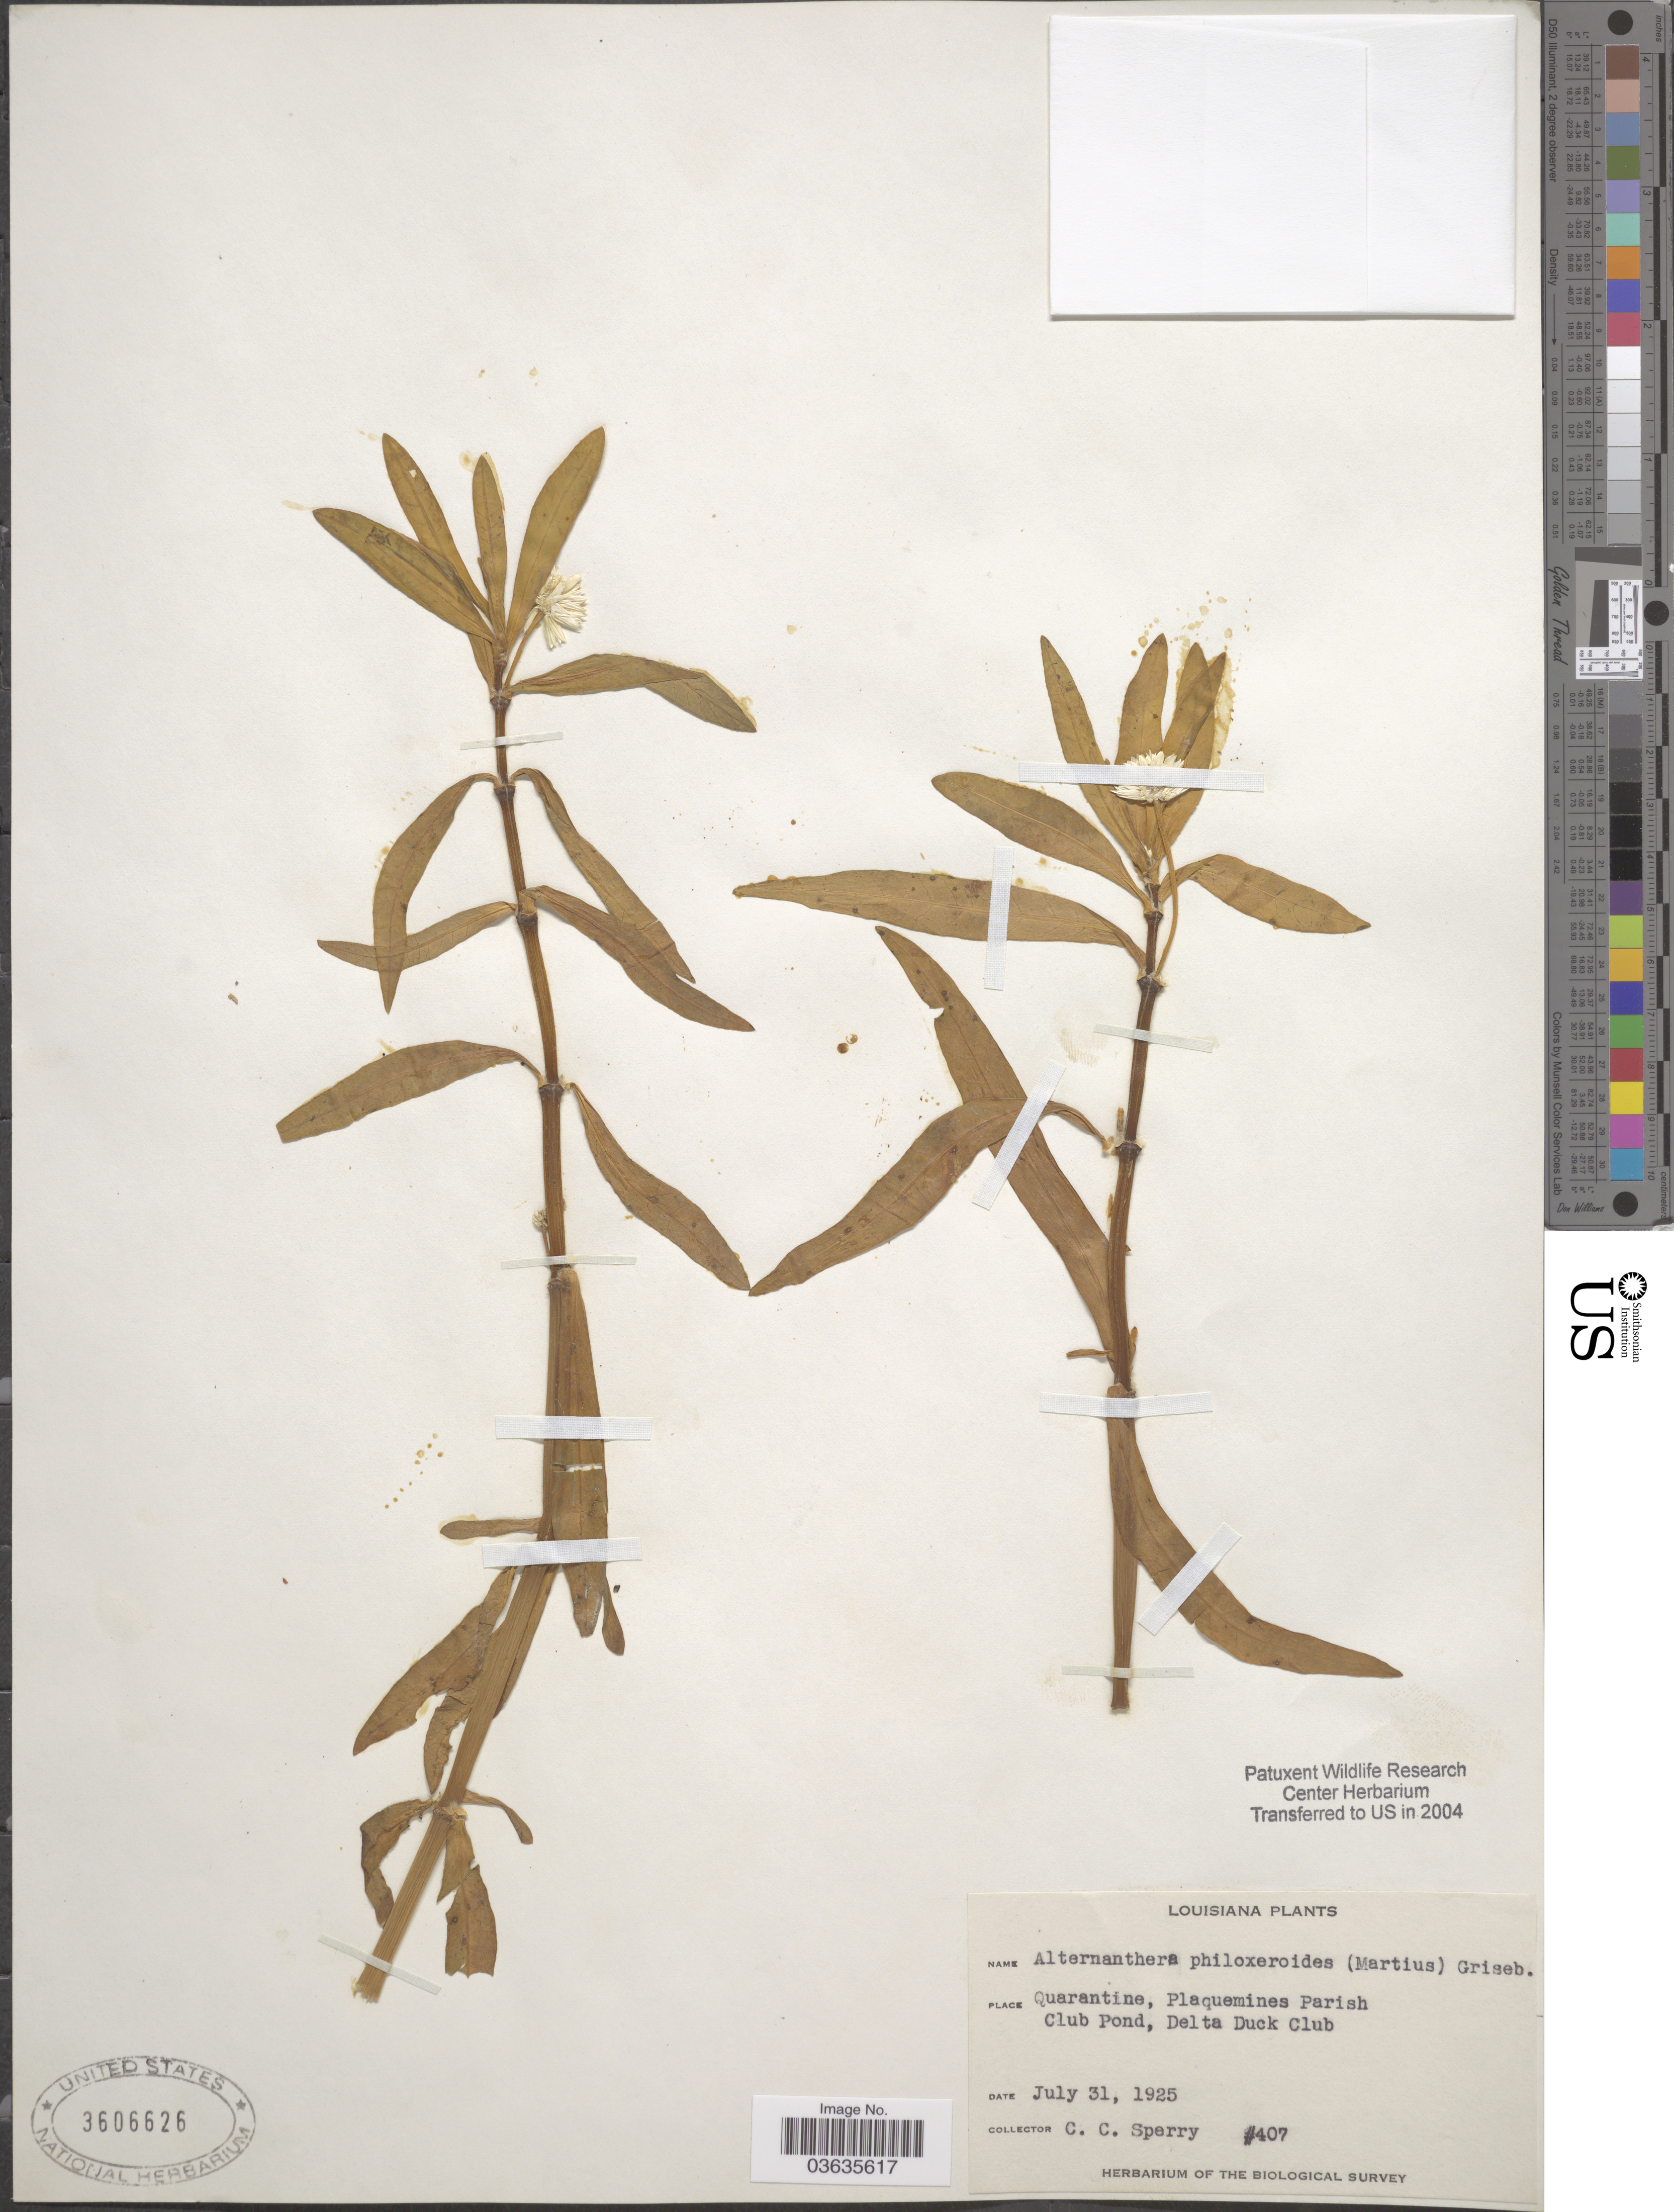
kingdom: Plantae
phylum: Tracheophyta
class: Magnoliopsida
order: Caryophyllales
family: Amaranthaceae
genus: Alternanthera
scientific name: Alternanthera philoxeroides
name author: (Mart.) Griseb.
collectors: C. C. Sperry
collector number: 407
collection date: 1925-07-31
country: United States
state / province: Louisiana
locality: Quarantine, Plaquemines Parish Cloub Pond, Delta Duck Club.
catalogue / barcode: US 3606626